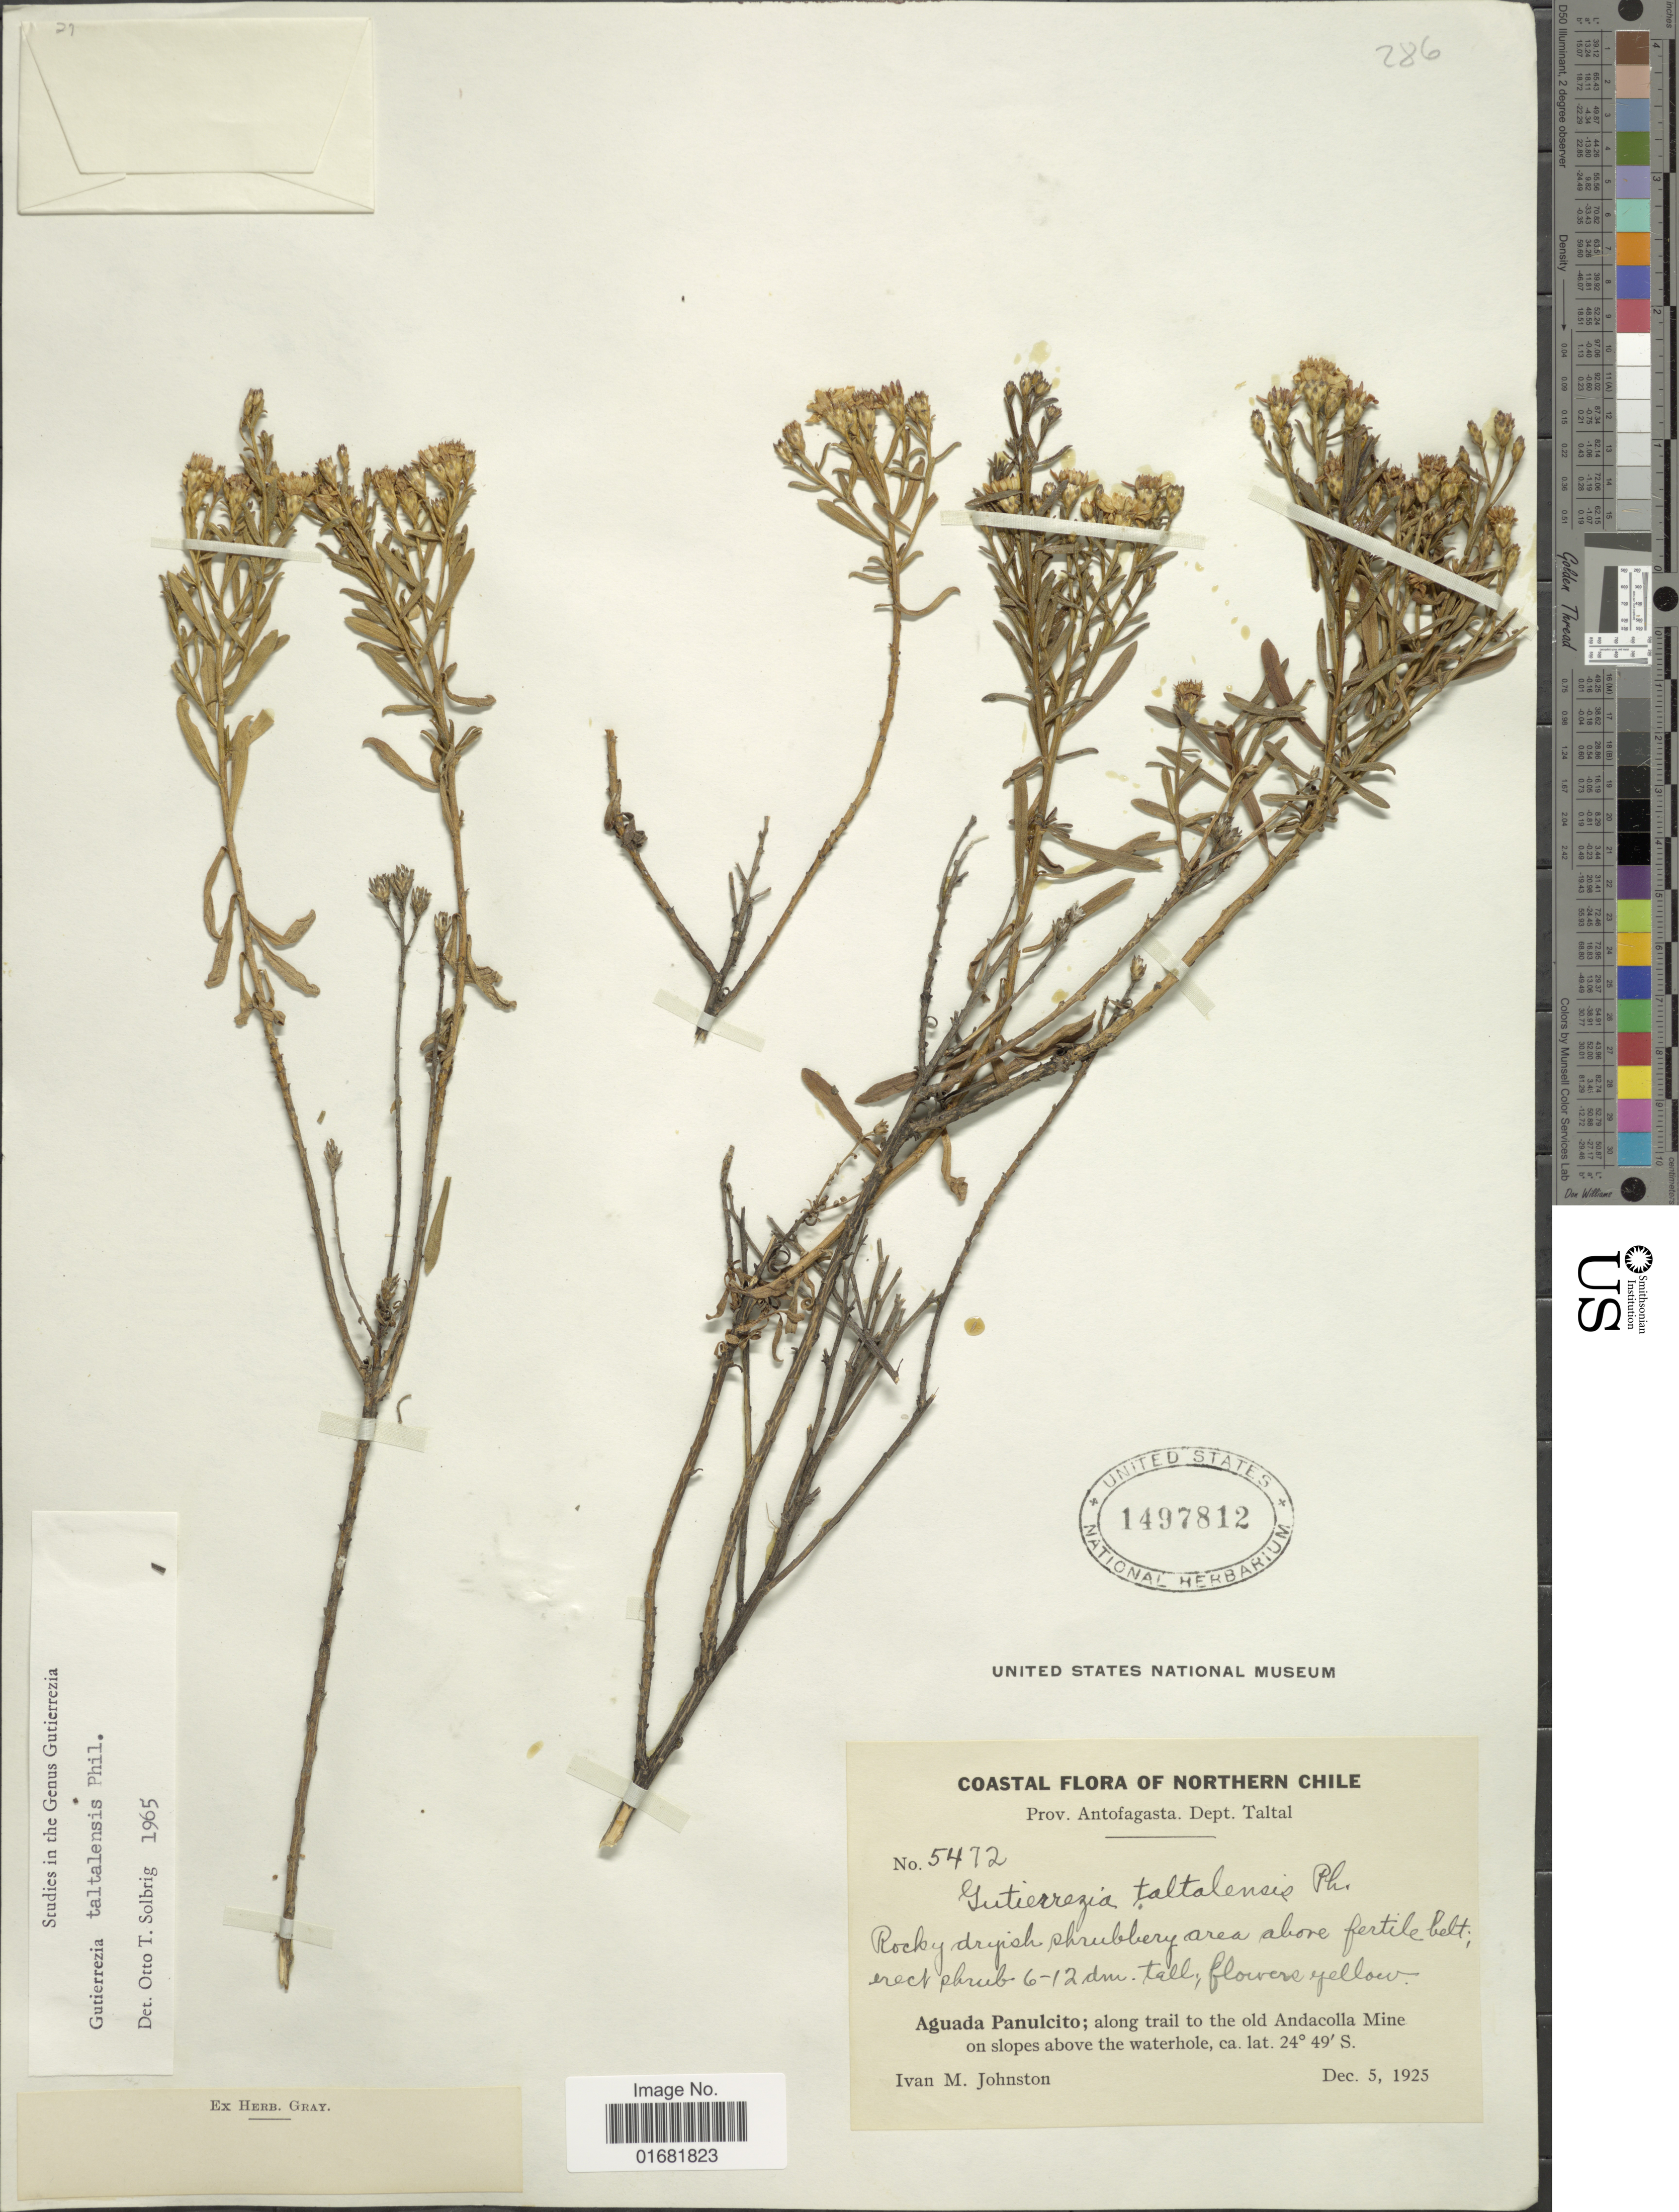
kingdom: Plantae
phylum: Tracheophyta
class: Magnoliopsida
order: Asterales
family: Asteraceae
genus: Gutierrezia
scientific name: Gutierrezia taltalensis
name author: Phil.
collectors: I.M. Johnston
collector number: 5472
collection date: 1925-12-05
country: Chile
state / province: Antofagasta (II)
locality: Coastal flora of Northern Chile. Dept. Taltal. Aguada Panulcito; along trail to the old Andacolla Mine on slopes above the waterhole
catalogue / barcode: US 1497812